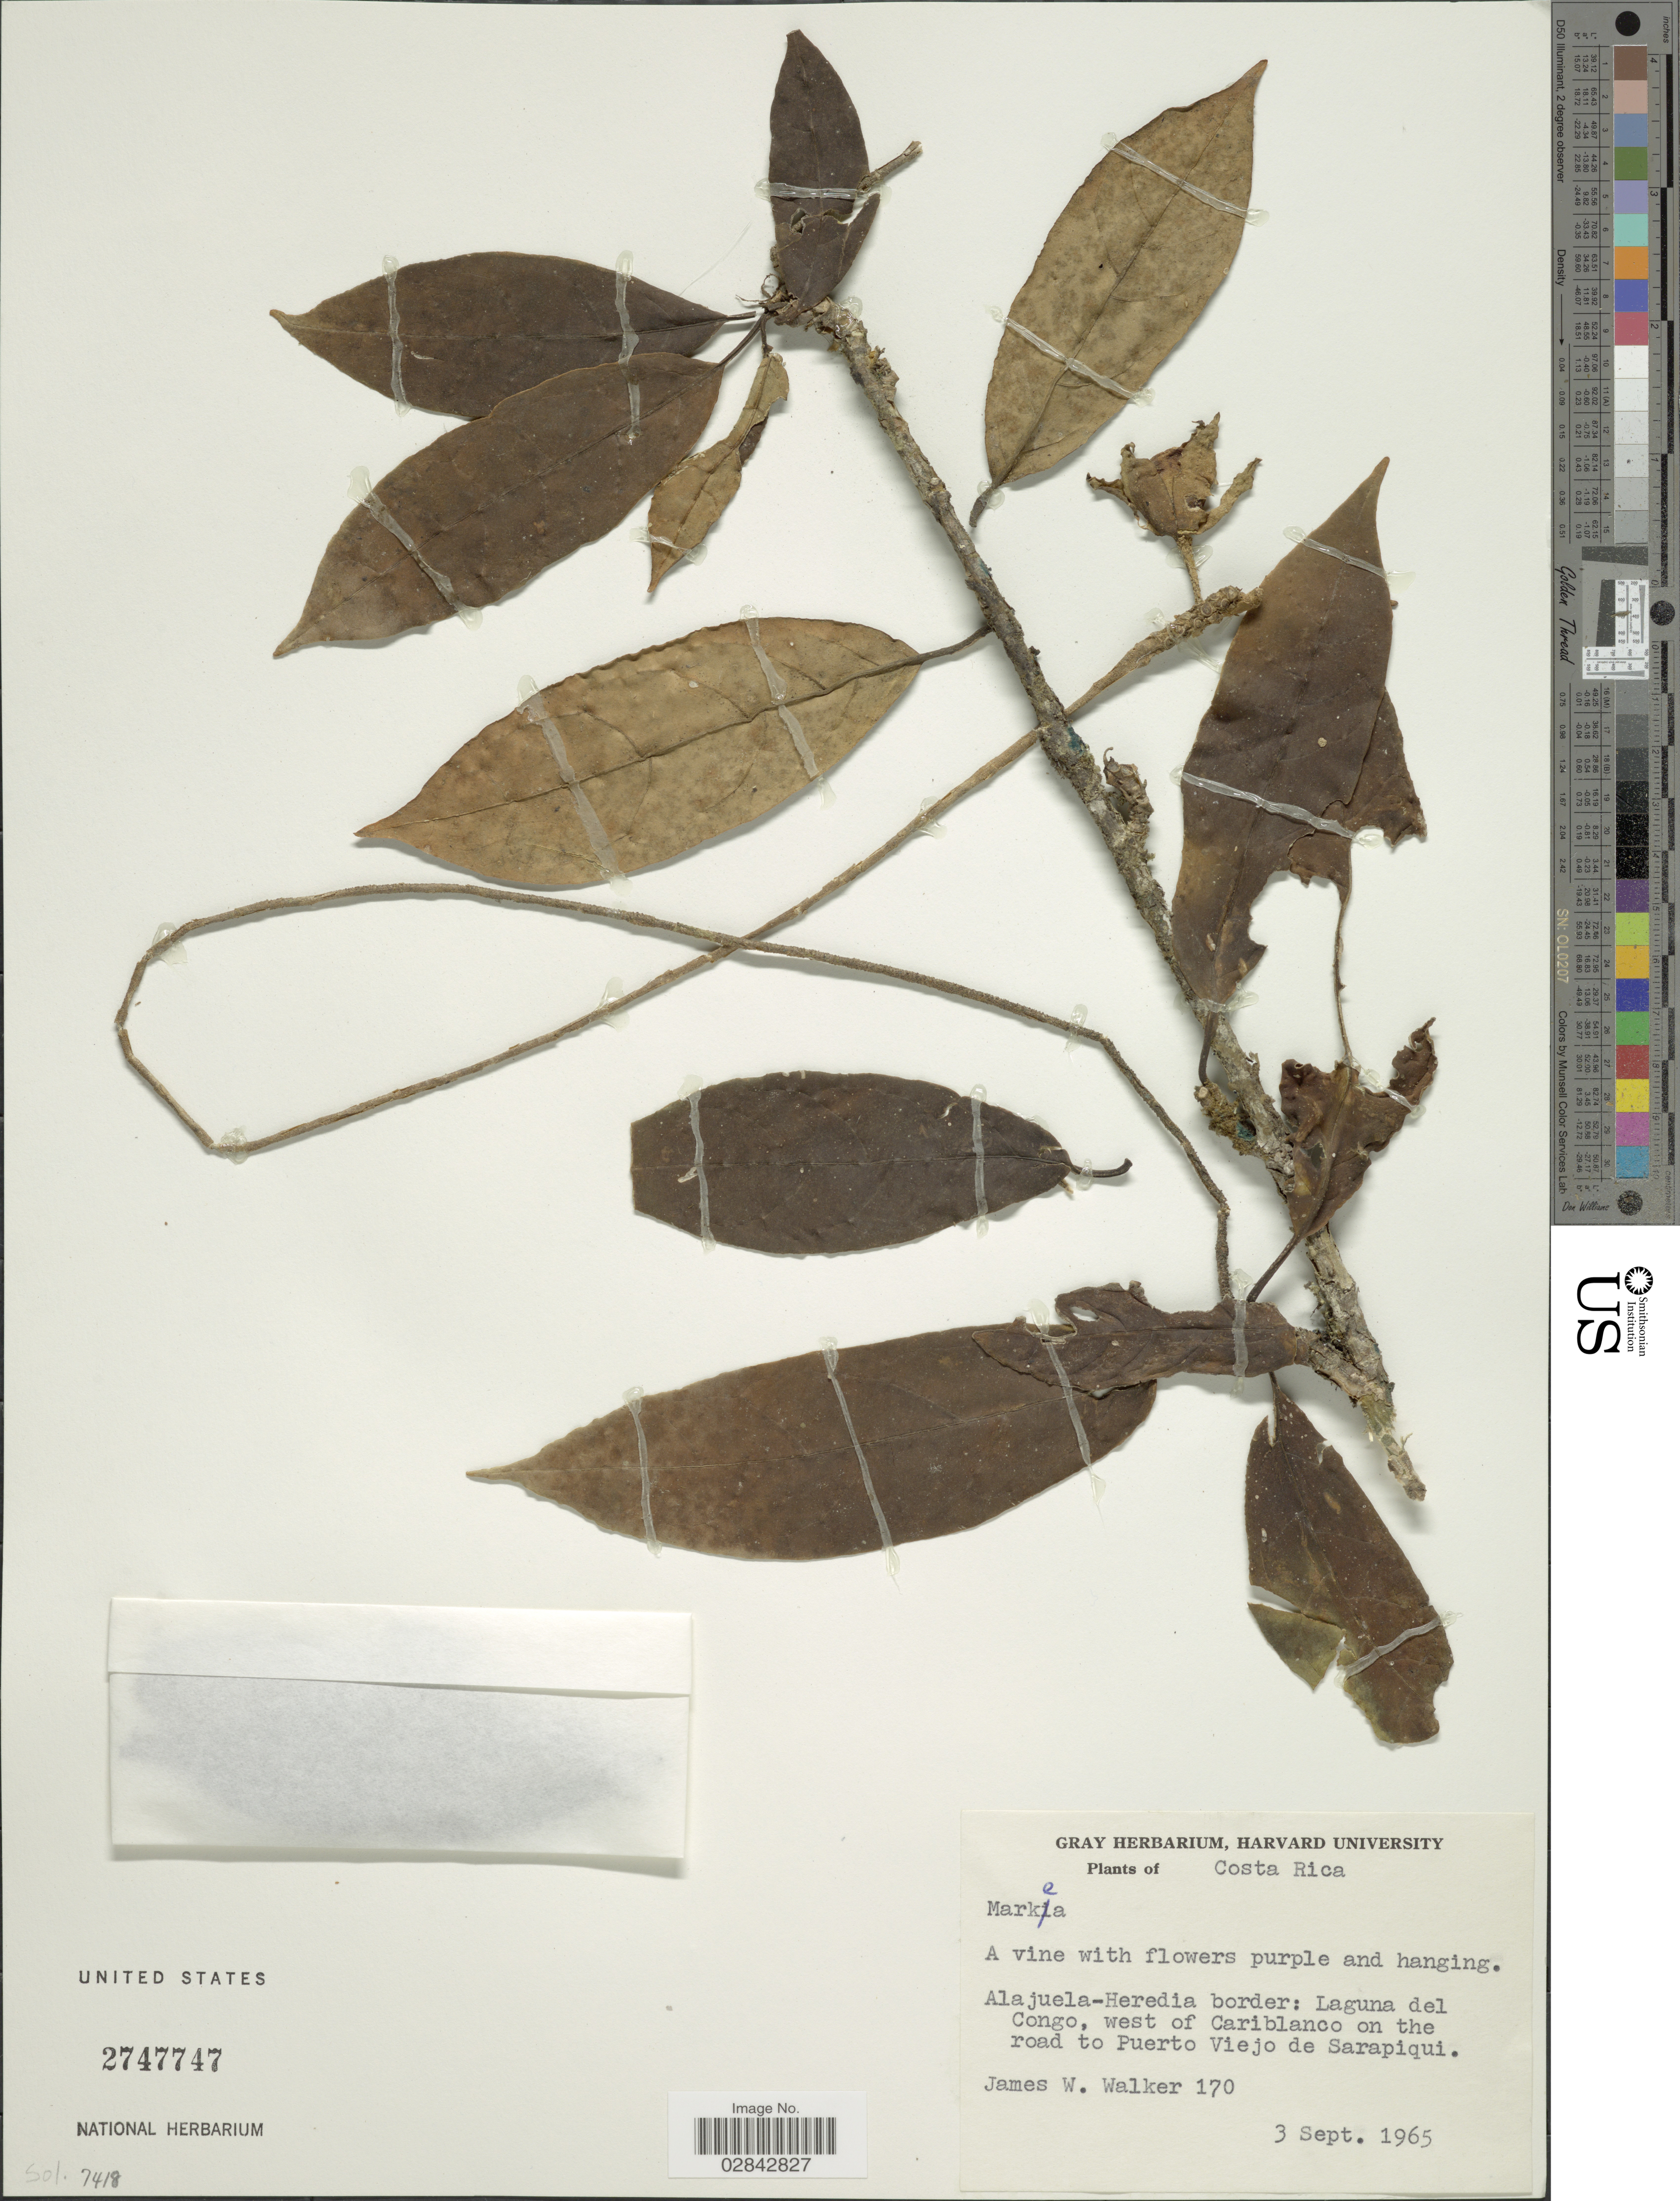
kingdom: Plantae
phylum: Tracheophyta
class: Magnoliopsida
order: Solanales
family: Solanaceae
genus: Markea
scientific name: Markea neurantha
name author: Hemsl.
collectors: J. W. Walker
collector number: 170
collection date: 1965-09-03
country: Costa Rica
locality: Alajuela-Heredia border: Laguna del Congo, west of Cariblanco on the road to Puerto Viejo de Sarapiqui.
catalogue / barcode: US 2747747